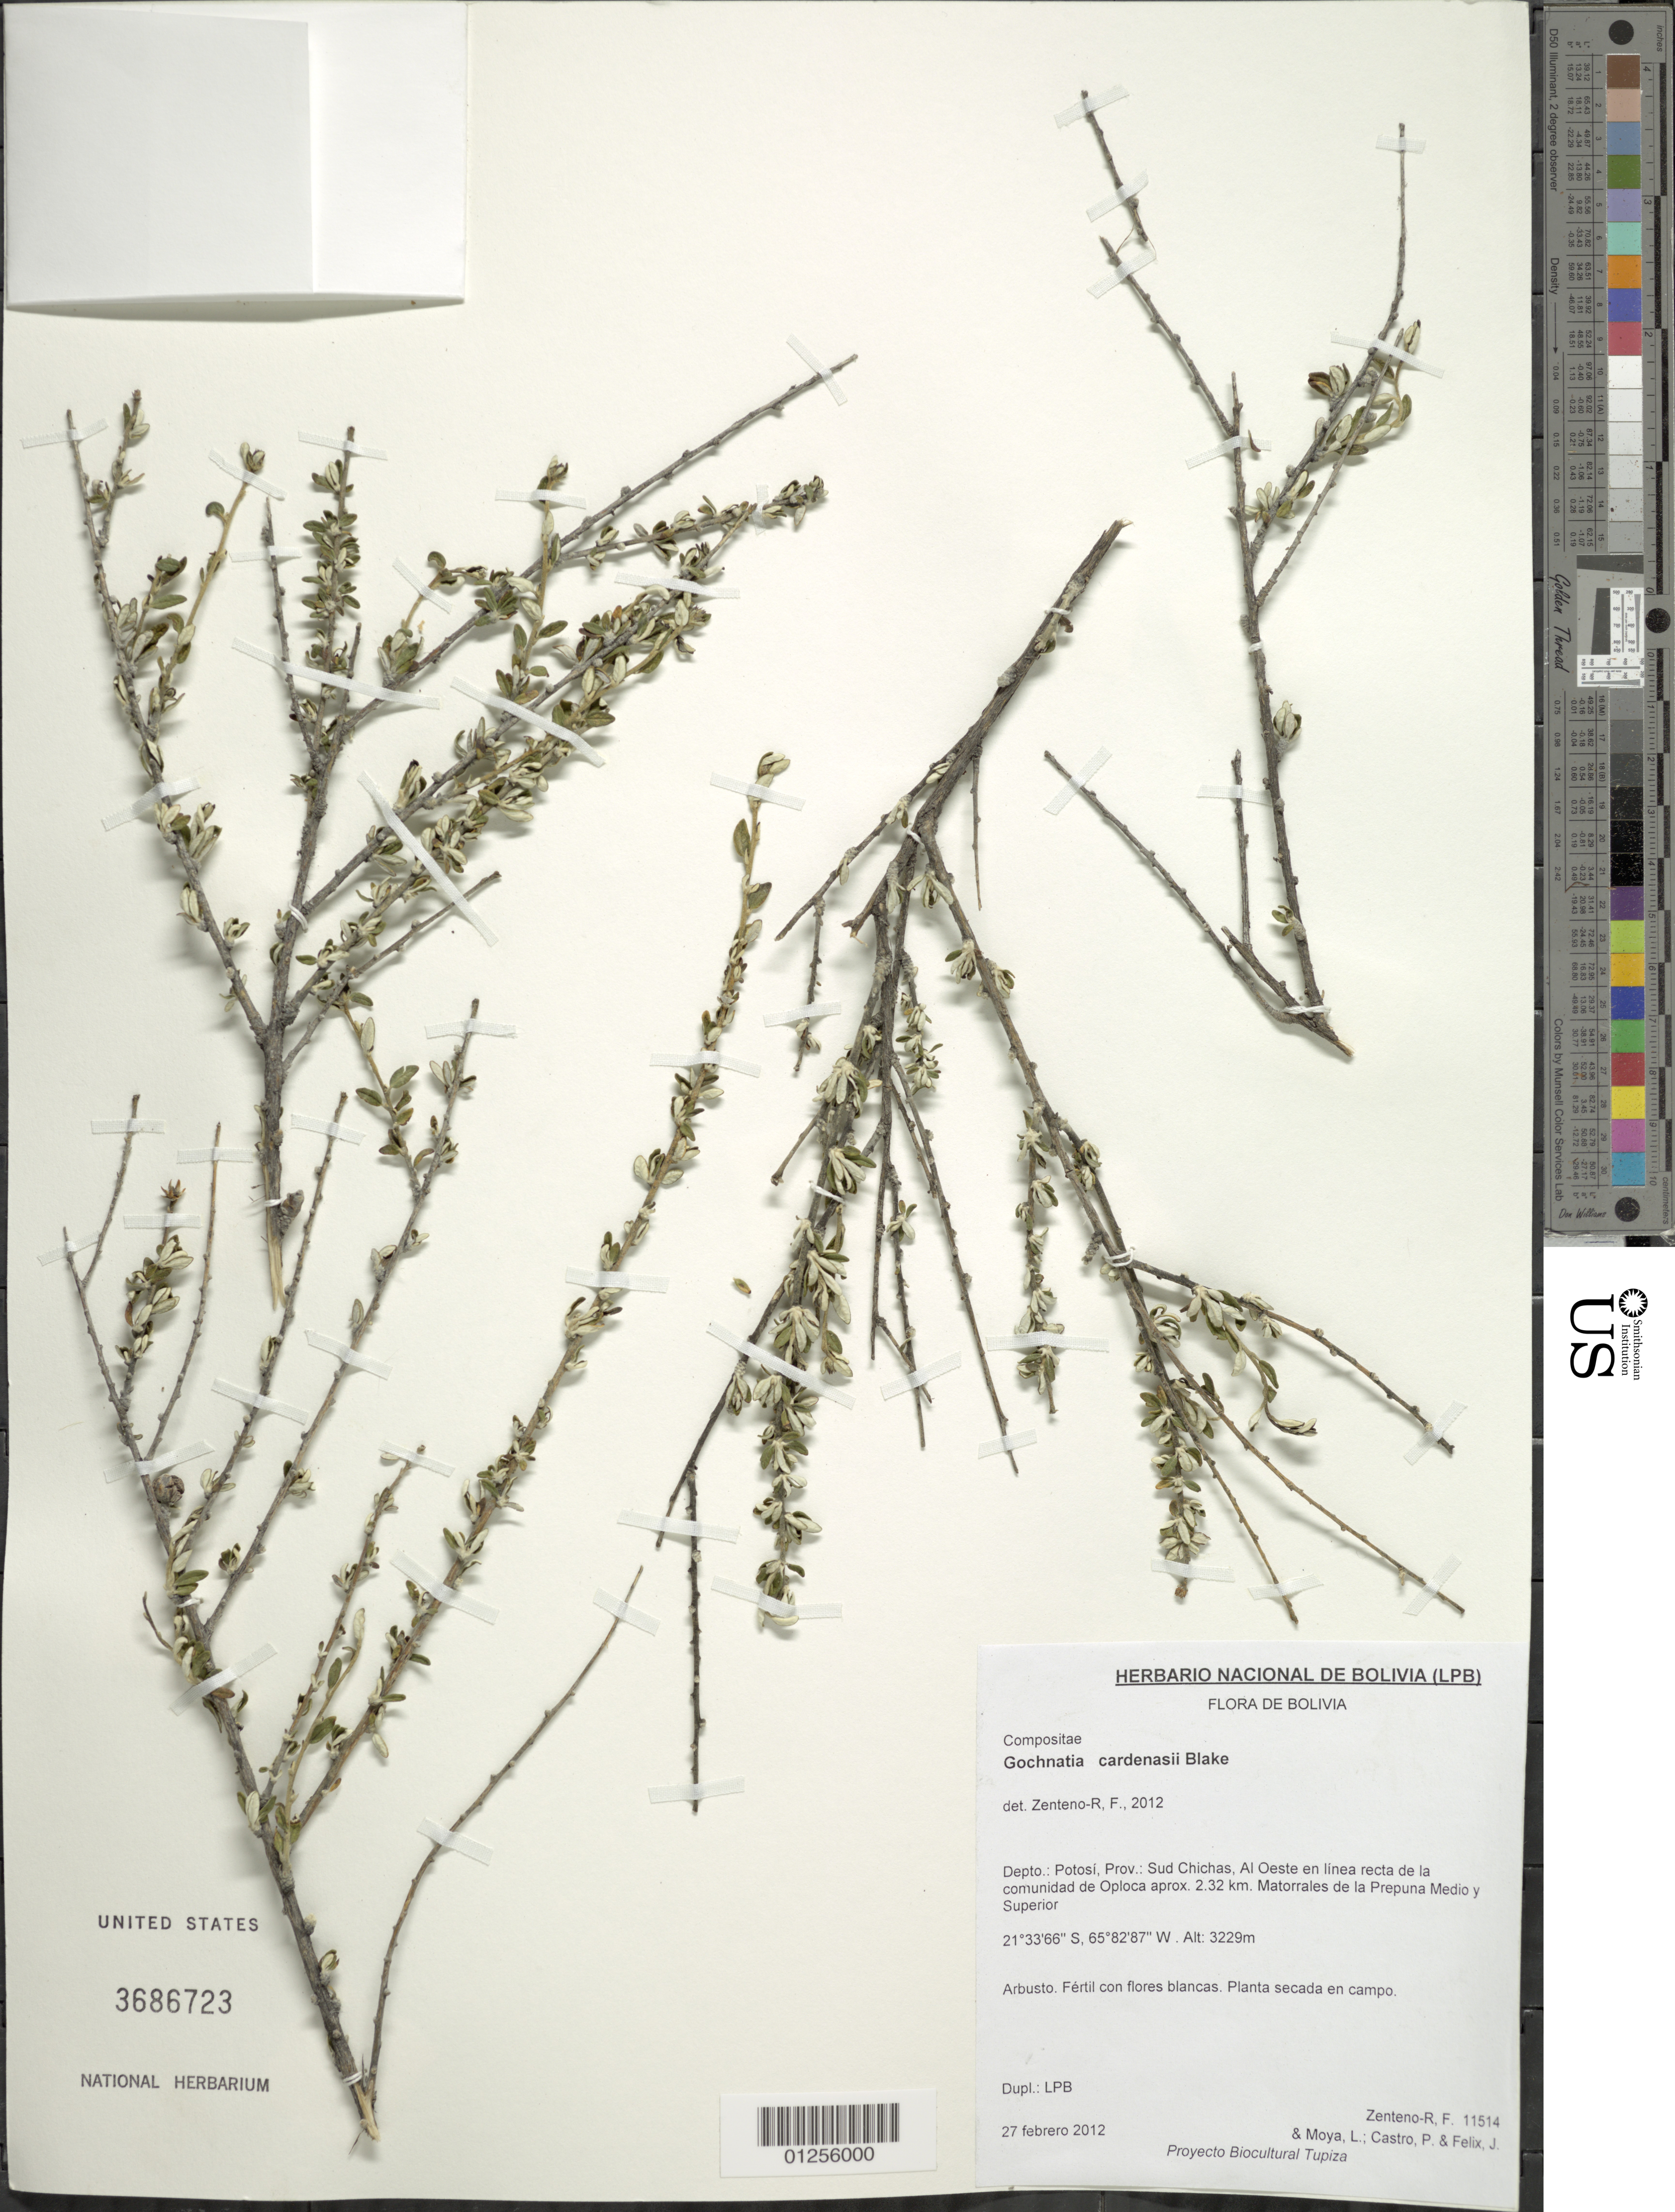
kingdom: Plantae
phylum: Tracheophyta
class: Magnoliopsida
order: Asterales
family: Asteraceae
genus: Gochnatia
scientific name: Gochnatia cardenasii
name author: S.F. Blake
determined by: Zenteno, F.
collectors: F. Zenteno-R., L. Moya, P. Castro & J. Félix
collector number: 11514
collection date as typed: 27 February 2012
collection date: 2012-02-27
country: Bolivia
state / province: Potosí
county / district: Sud Chichas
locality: Al oeste en linea recta de la comunidad de Oploca aprox. 2.32 km. Matorrales de la Prepuna Medio y Superior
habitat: Planta secada en campo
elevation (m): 3229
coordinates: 21 33 66 S, 65 82 87 W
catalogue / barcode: US 3686723